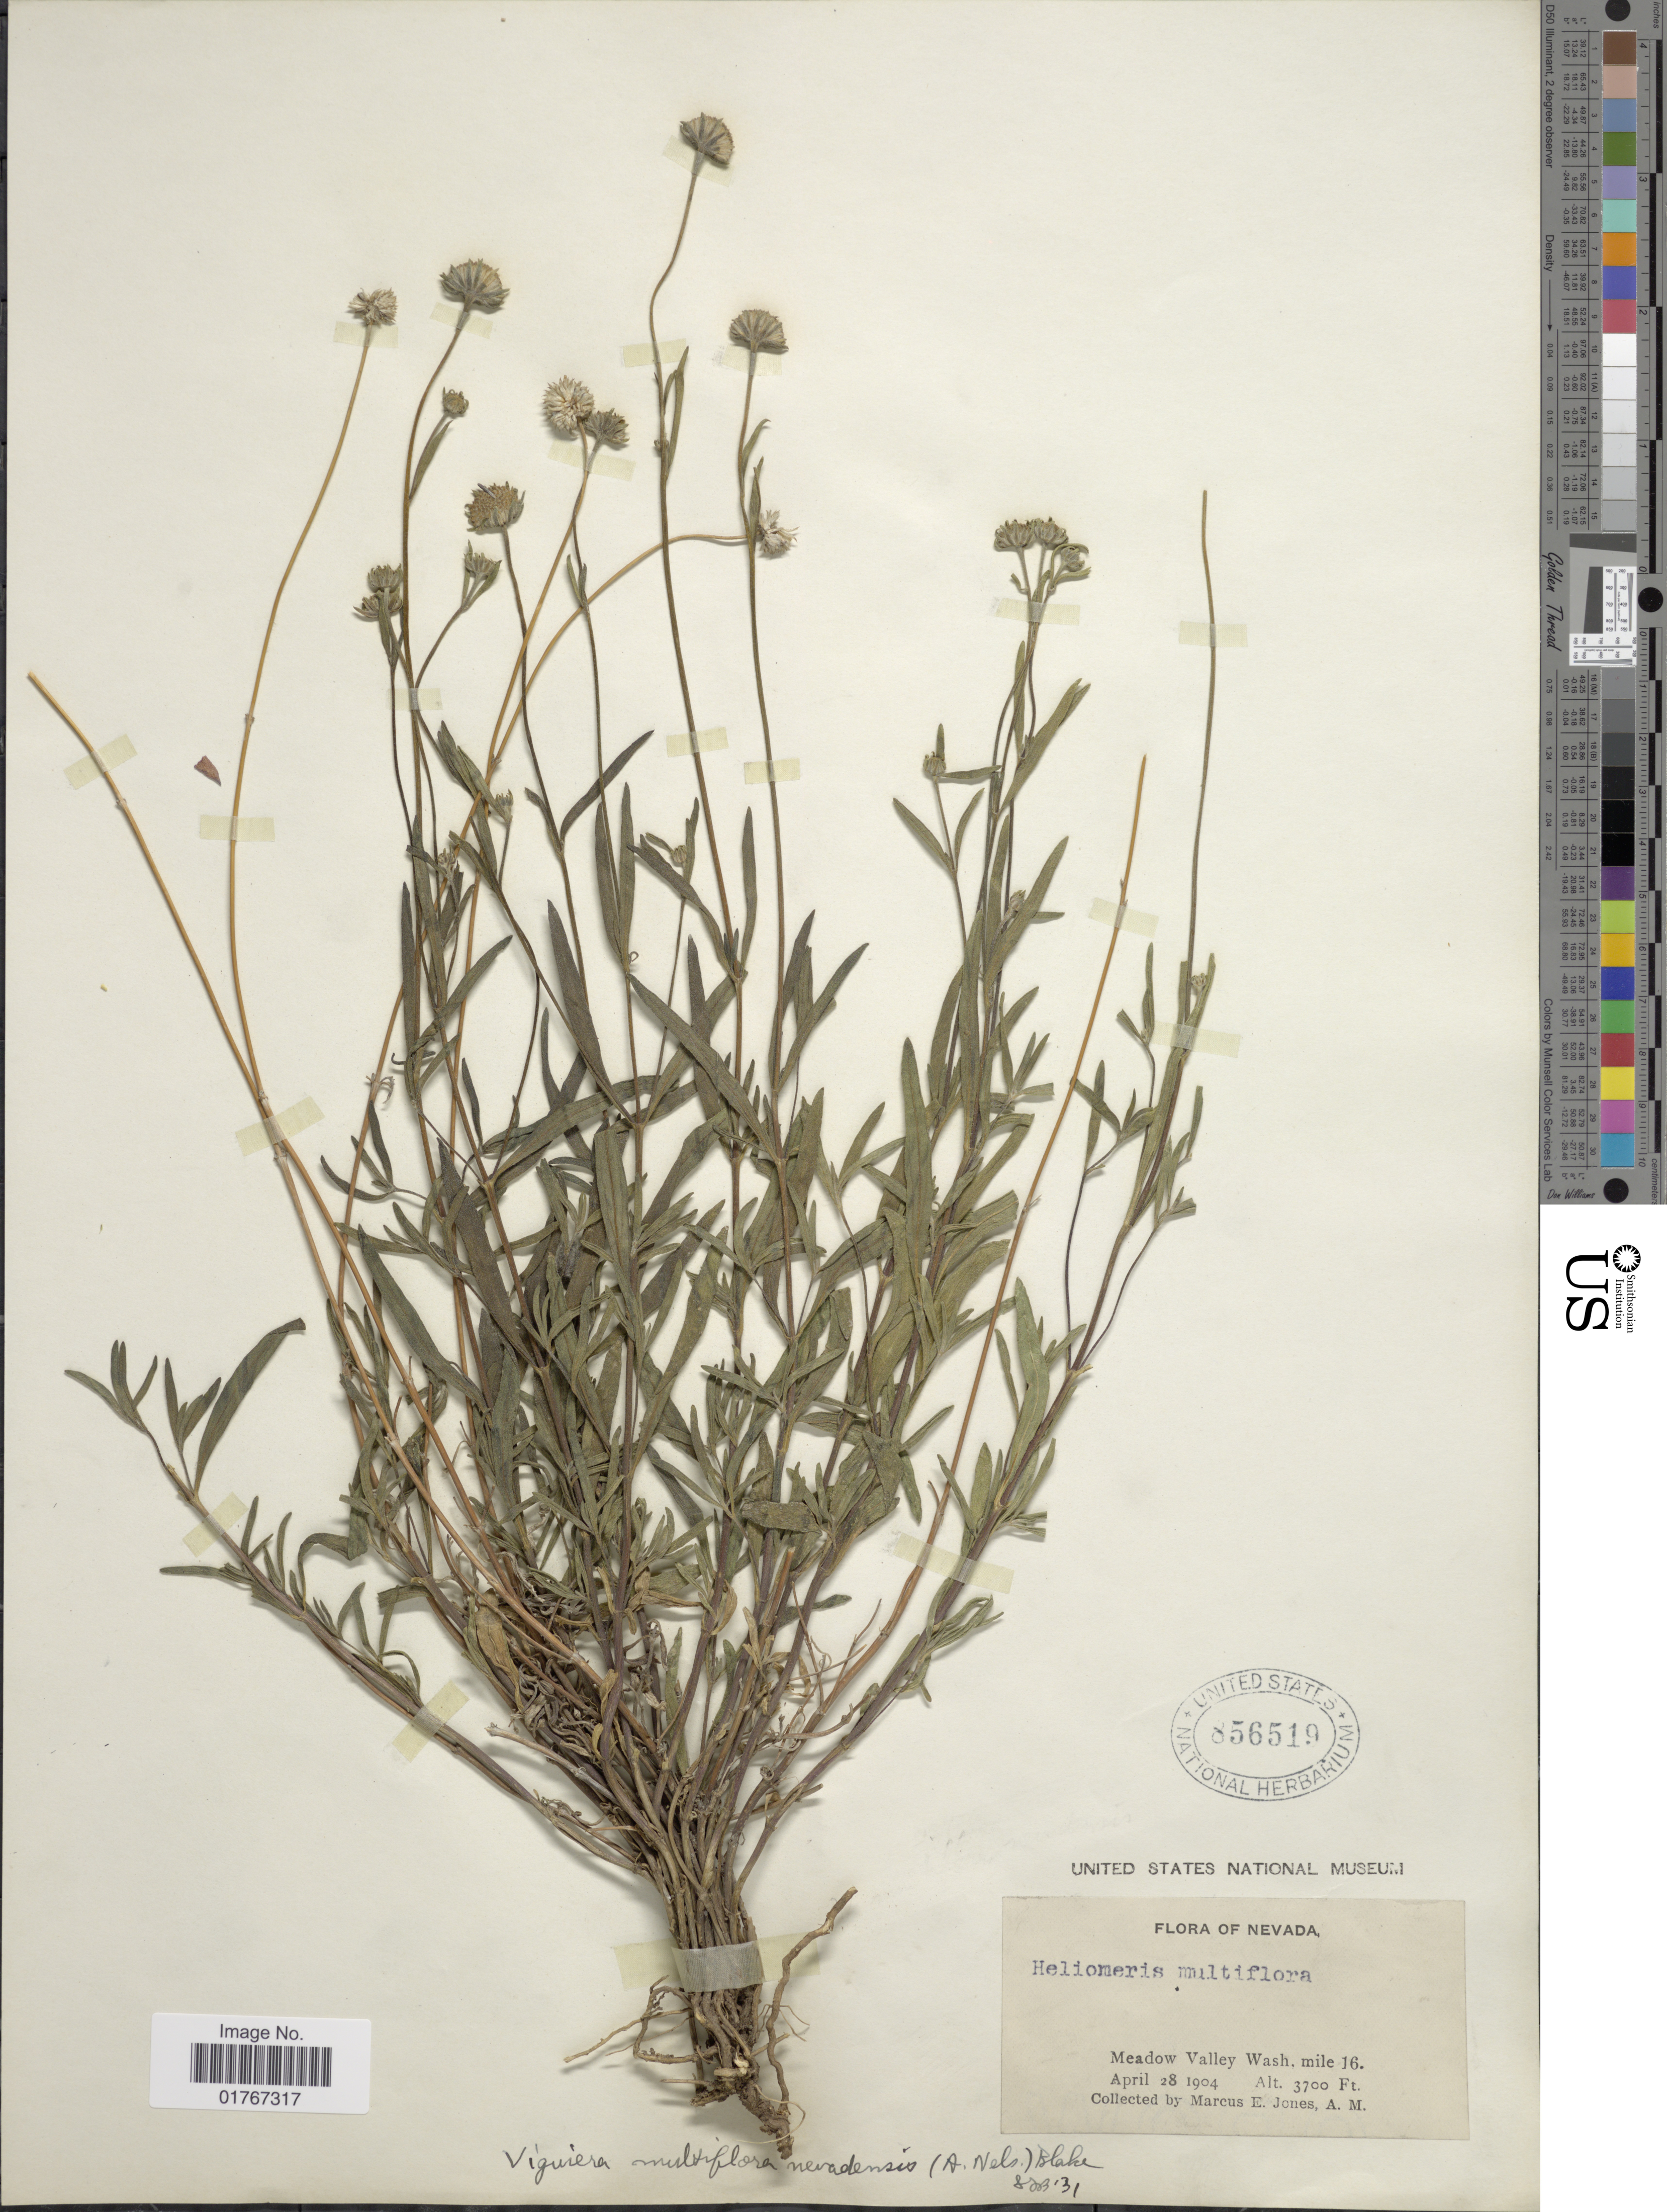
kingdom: Plantae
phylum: Tracheophyta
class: Magnoliopsida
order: Asterales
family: Asteraceae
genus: Heliomeris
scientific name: Heliomeris multiflora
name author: Nutt.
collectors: M. E. Jones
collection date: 1904-04-28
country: United States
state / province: Nevada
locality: Meadow Valley Wash, mile 16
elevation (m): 1128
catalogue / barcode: US 856519